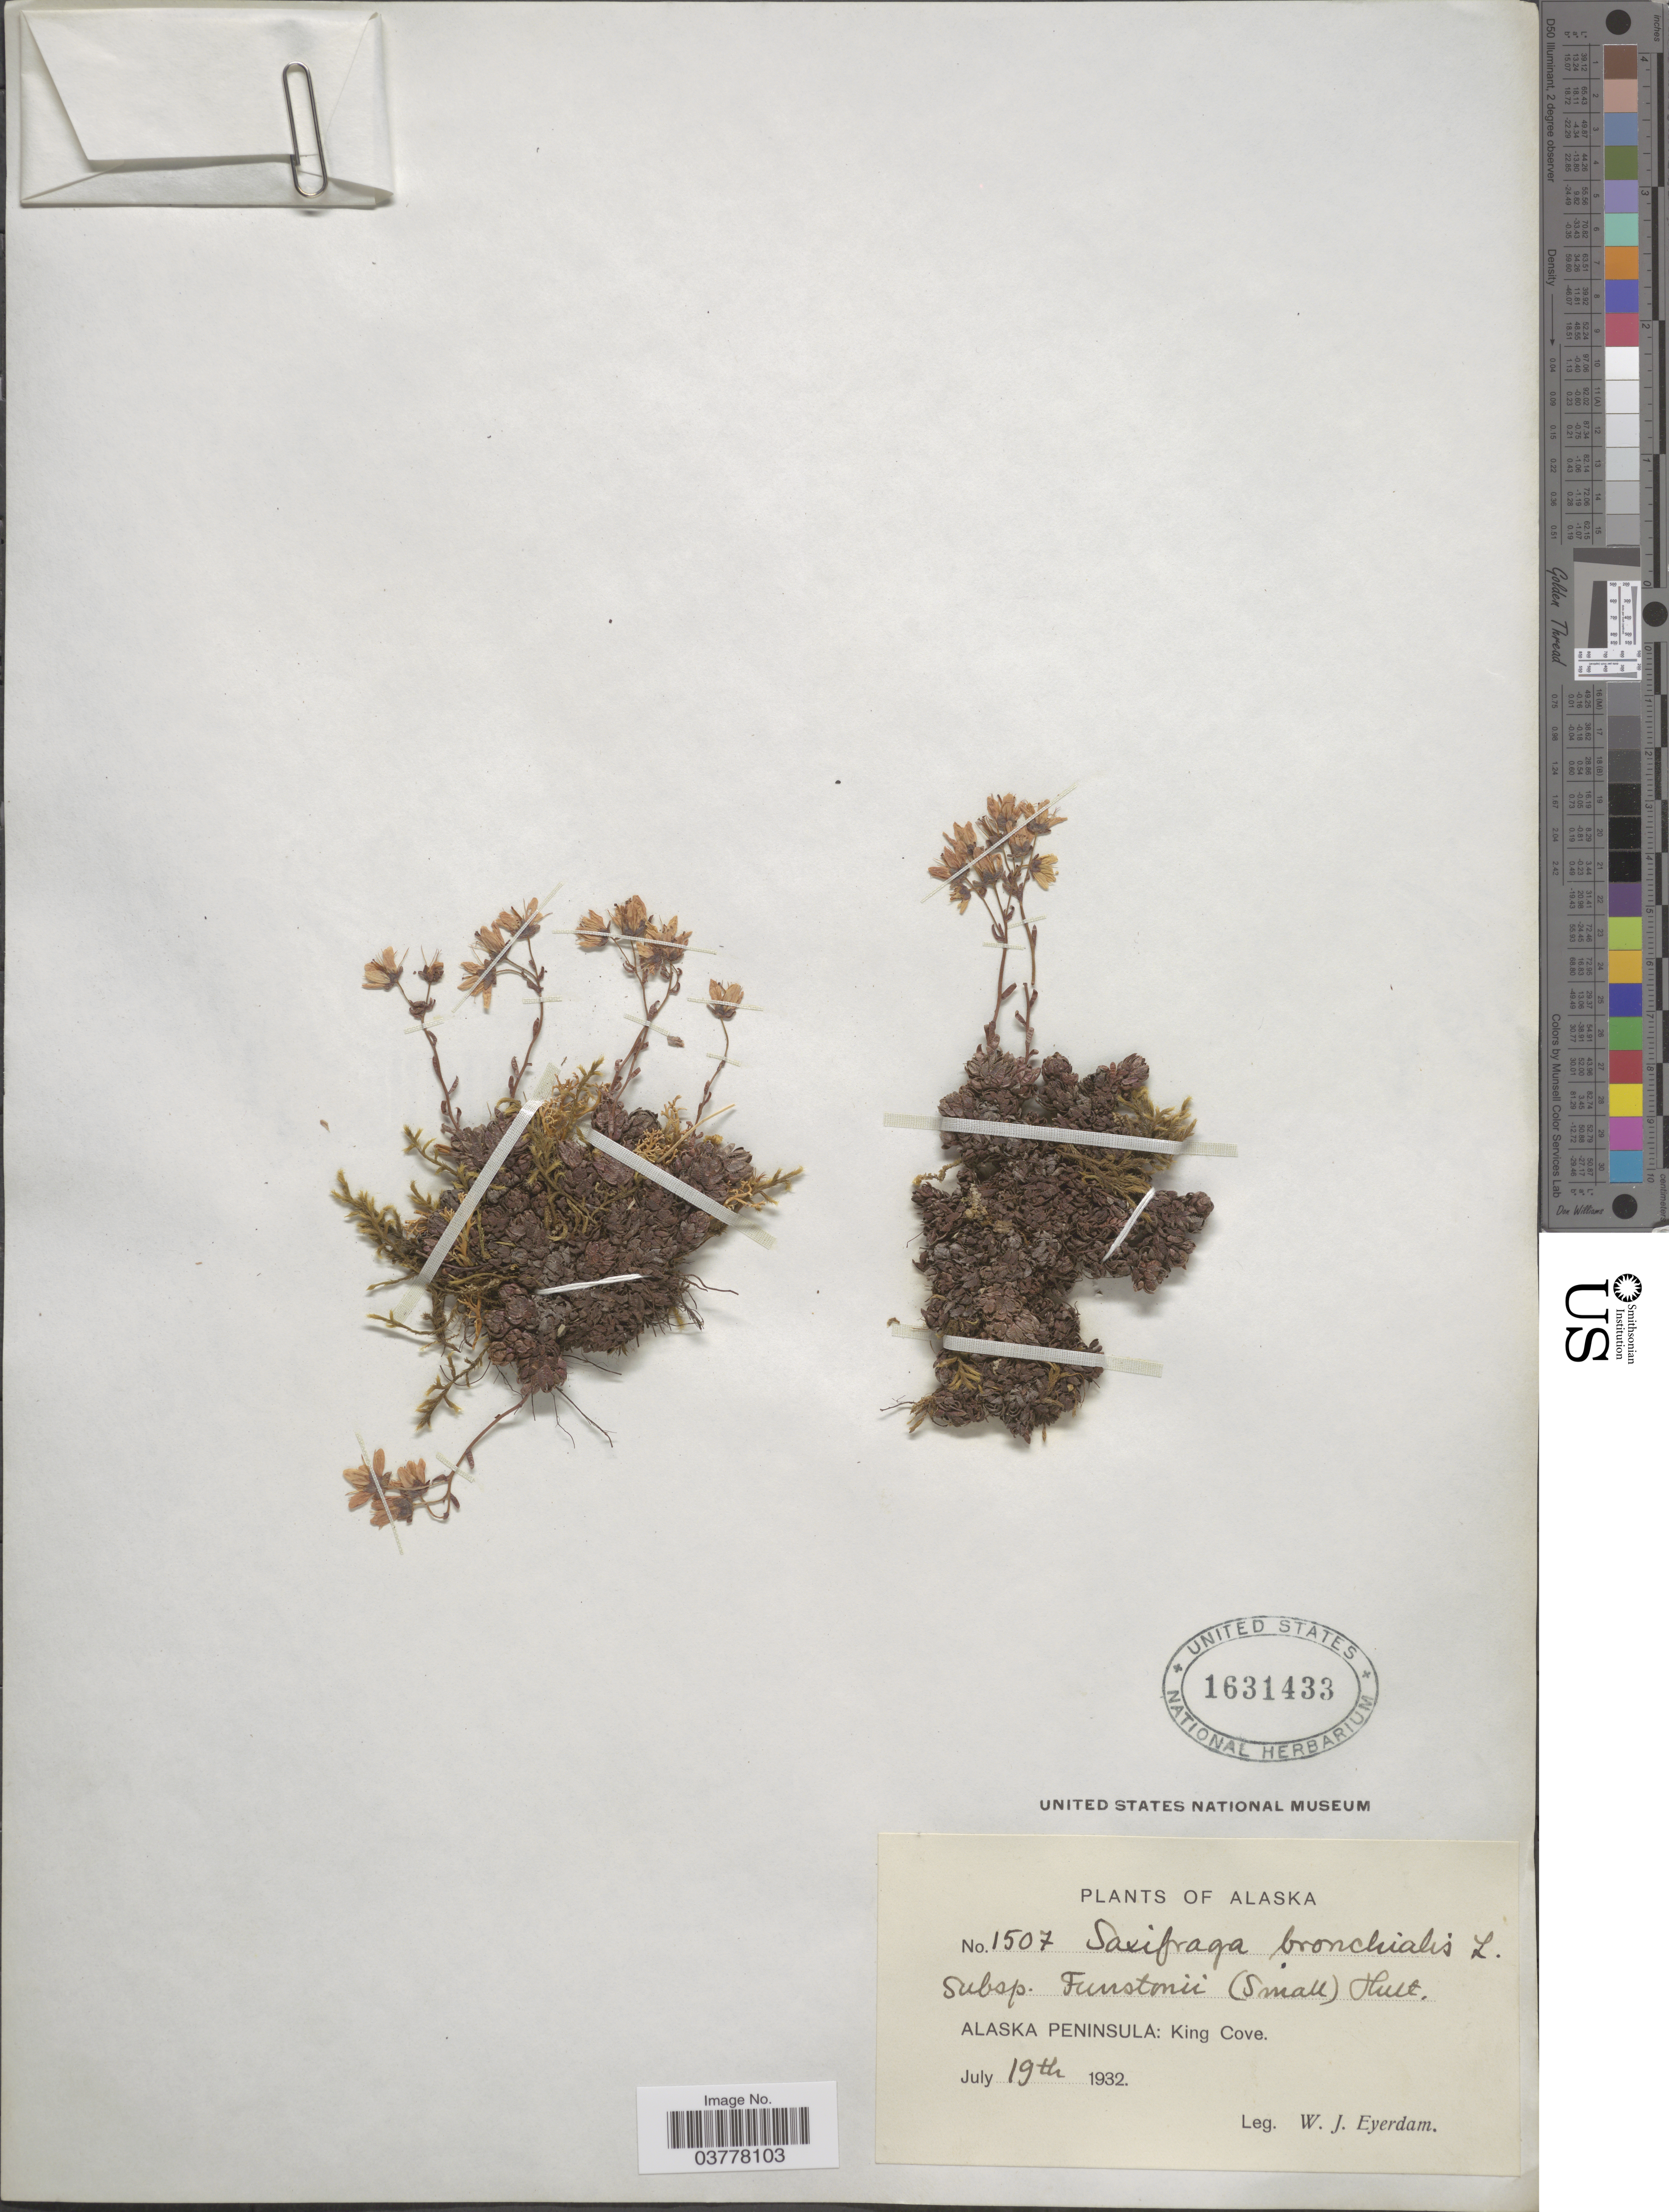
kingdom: Plantae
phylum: Tracheophyta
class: Magnoliopsida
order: Saxifragales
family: Saxifragaceae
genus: Saxifraga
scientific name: Saxifraga bronchialis subsp. funstonii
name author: (Small) Hultén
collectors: W. J. Eyerdam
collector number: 1507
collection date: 1932-07-19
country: United States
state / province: Alaska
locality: Alaska Peninsula: King Cove.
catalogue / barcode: US 1631433